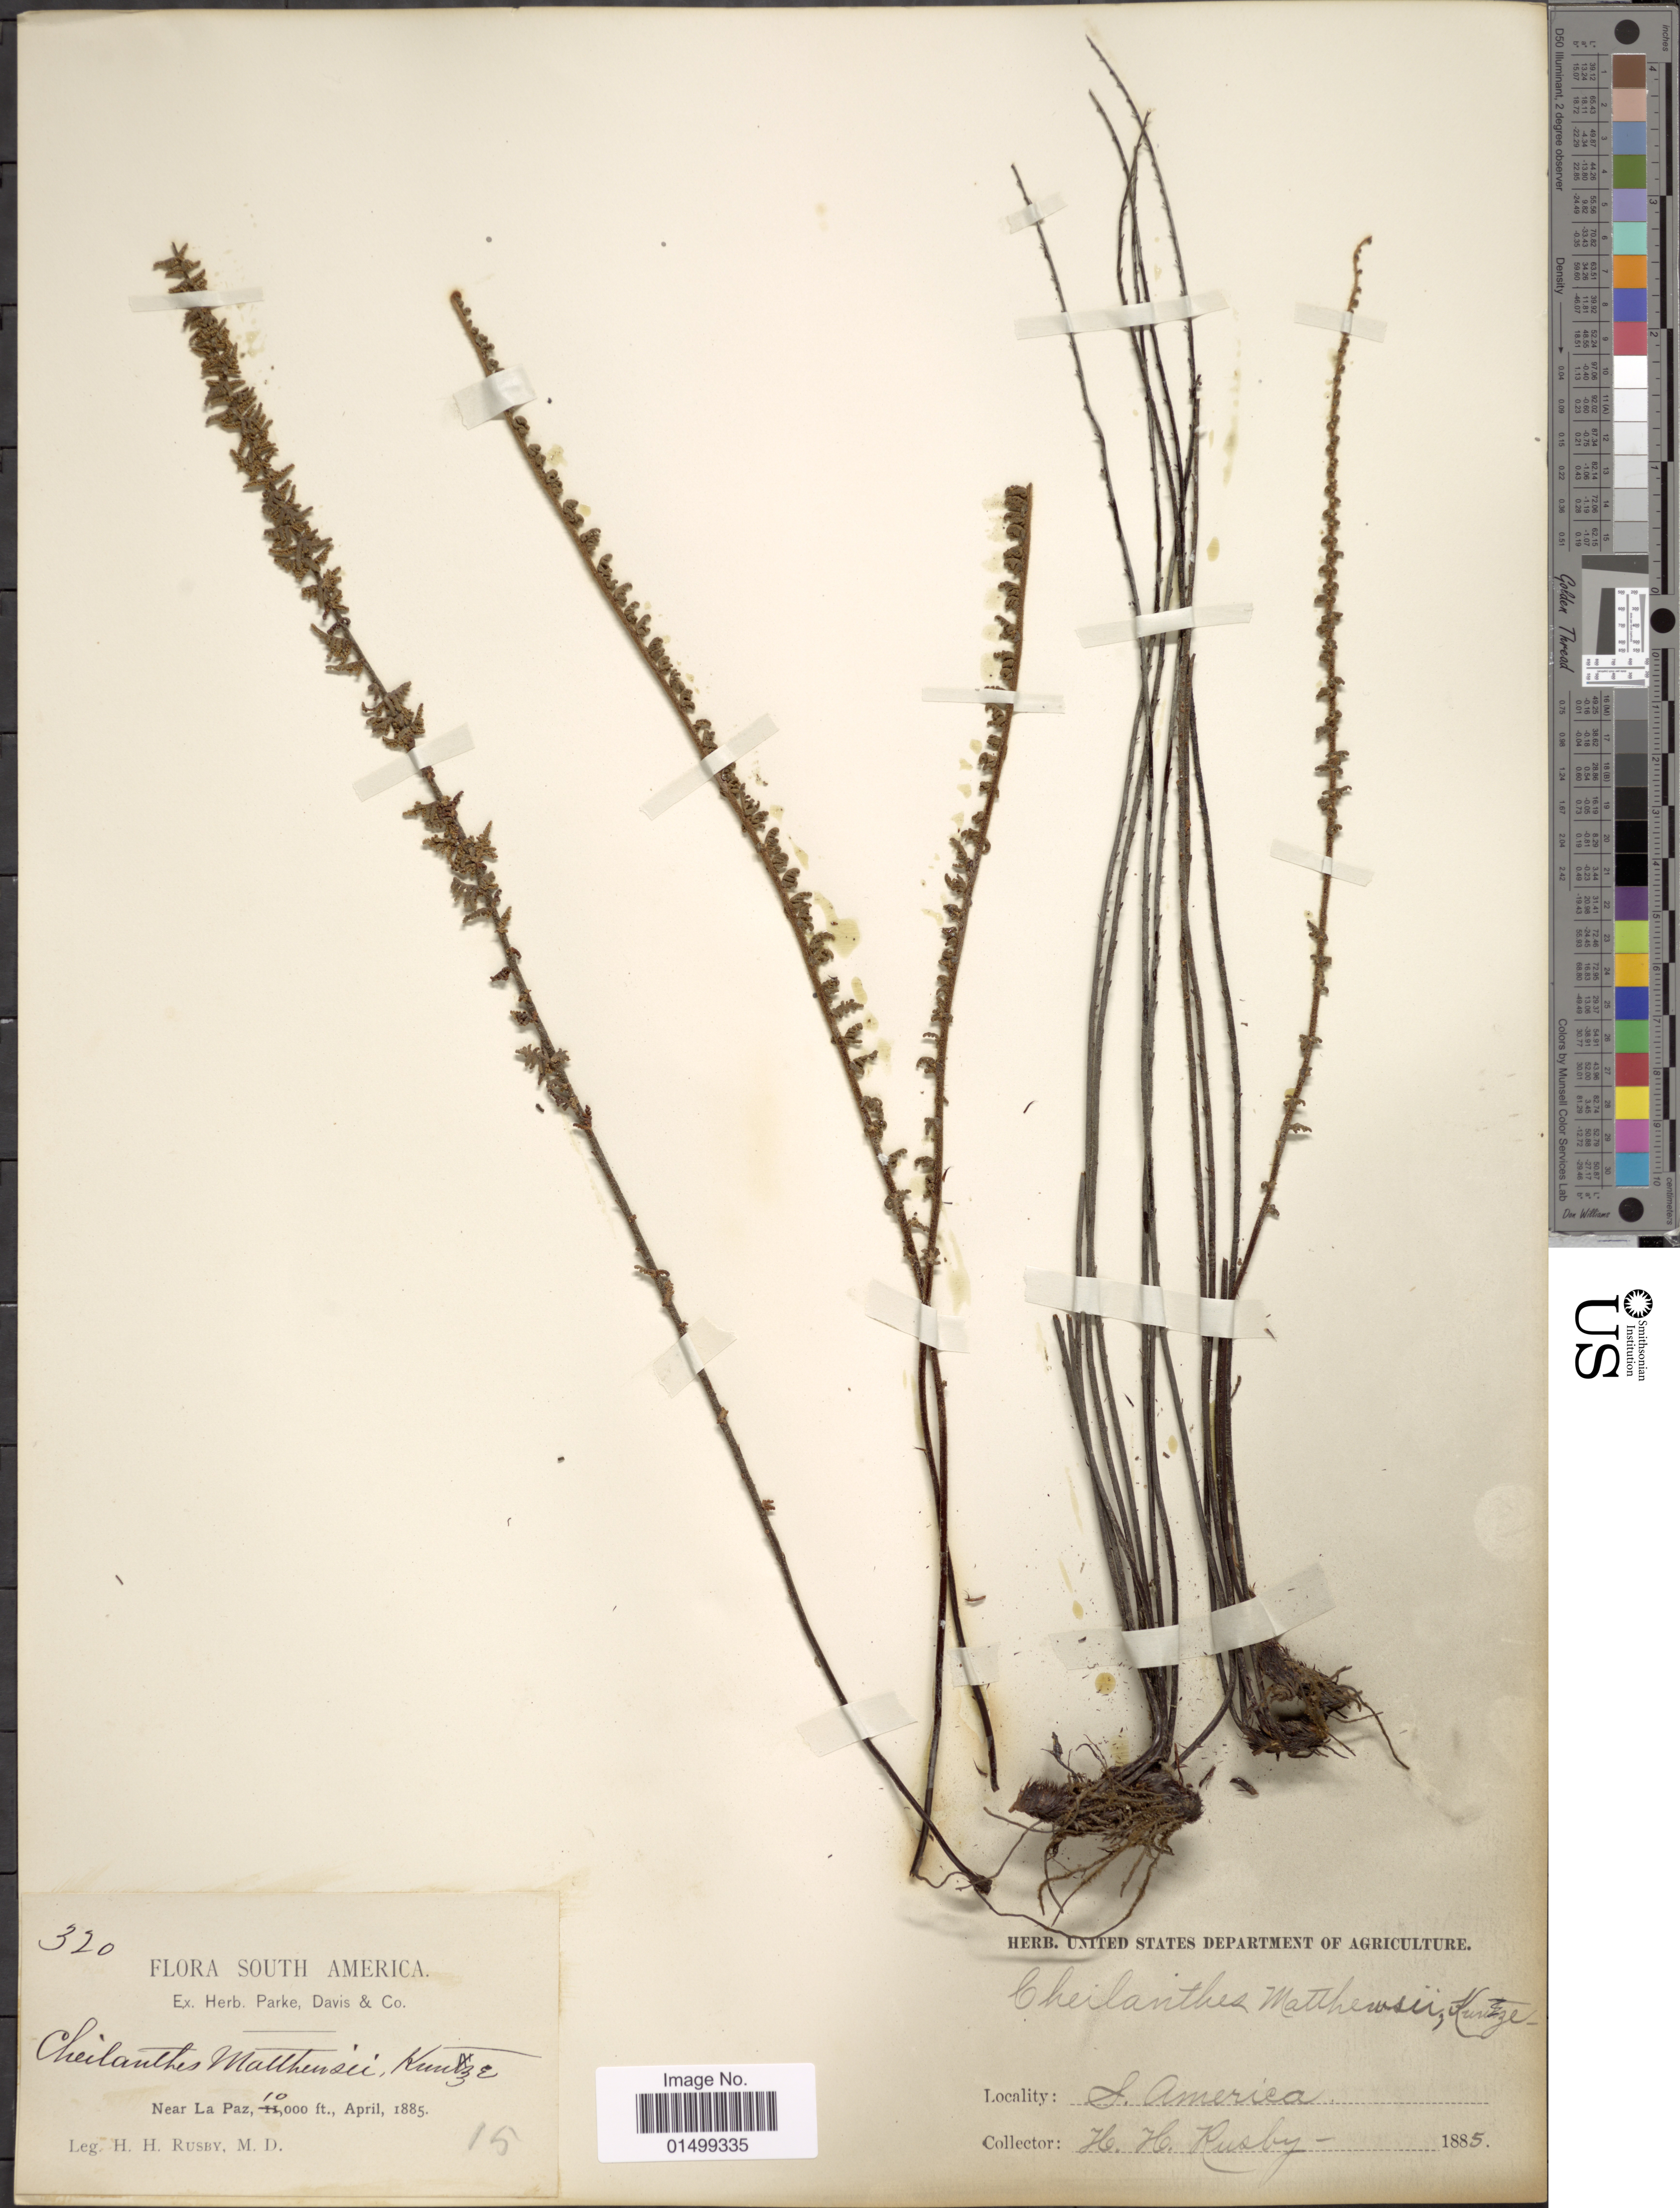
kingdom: Plantae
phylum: Tracheophyta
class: Polypodiopsida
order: Polypodiales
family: Pteridaceae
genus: Cheilanthes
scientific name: Cheilanthes pruinata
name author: Kaulf.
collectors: H. H. Rusby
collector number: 320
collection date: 1885-04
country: Bolivia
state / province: La Paz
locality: Near La Paz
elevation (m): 3048